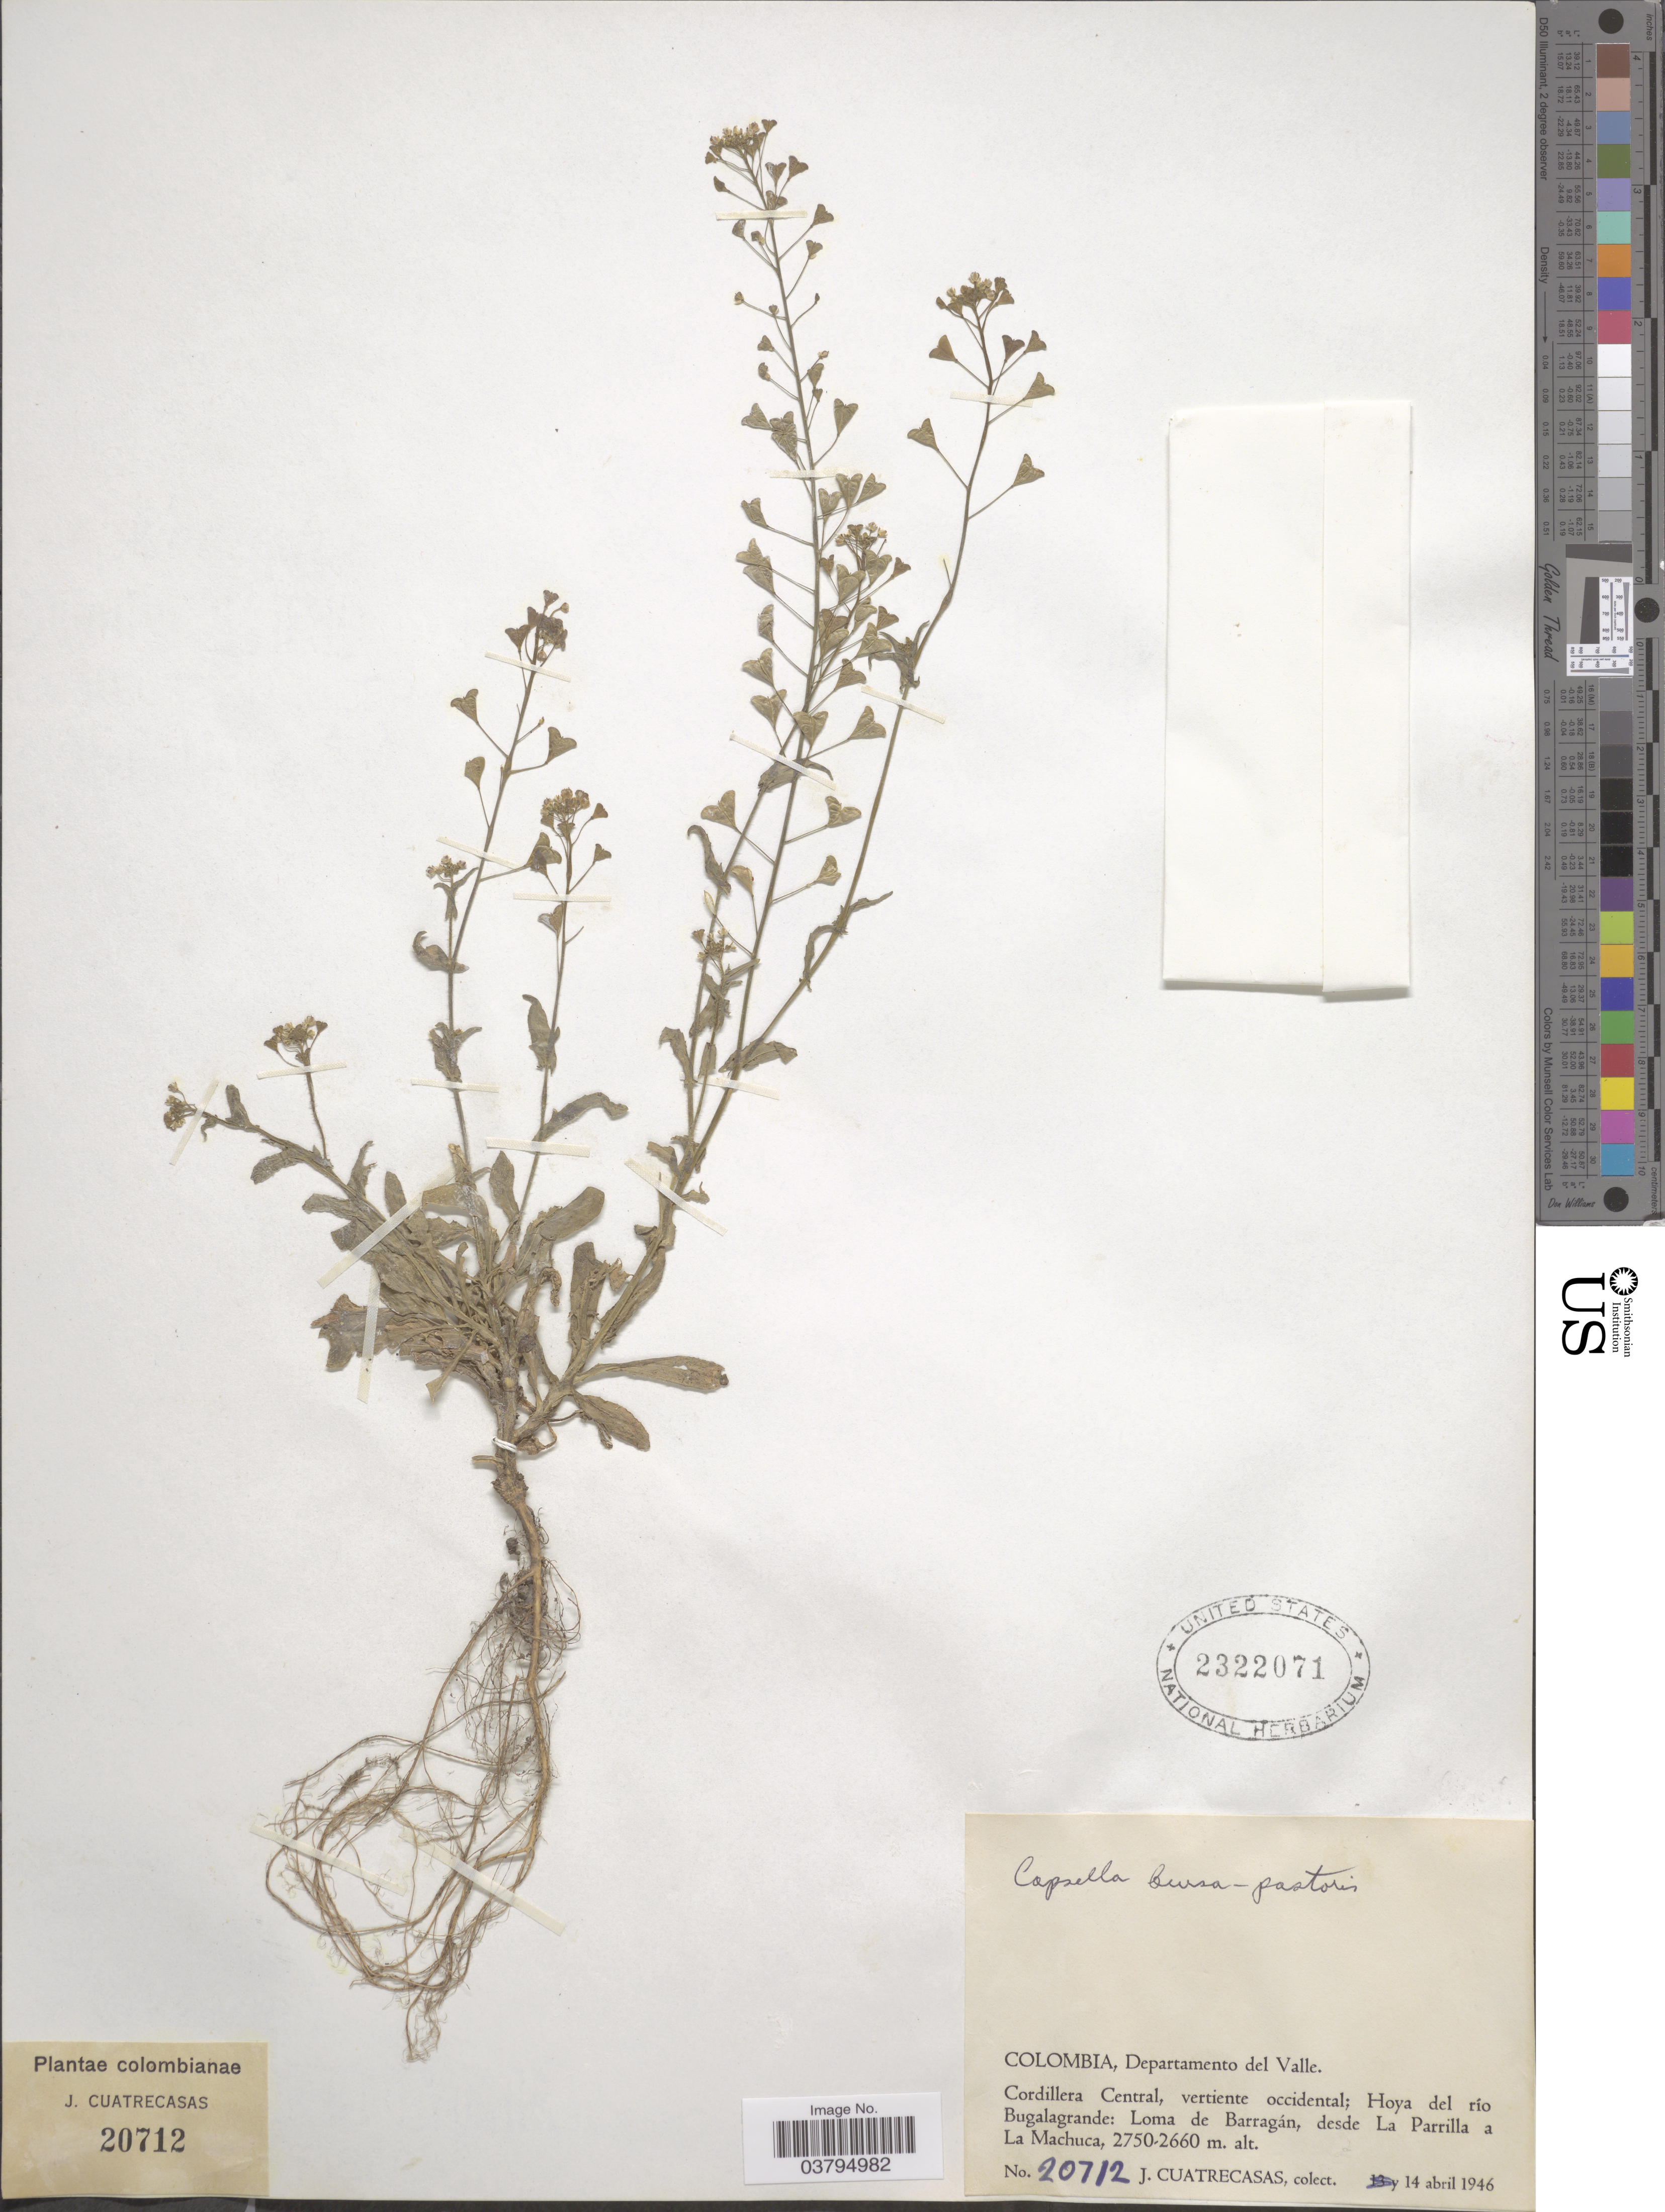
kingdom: Plantae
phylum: Tracheophyta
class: Magnoliopsida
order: Brassicales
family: Brassicaceae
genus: Capsella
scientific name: Capsella bursa-pastoris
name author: (L.) Medik.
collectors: J. Cuatrecasas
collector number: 20712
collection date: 1946-04-14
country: Colombia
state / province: Valle del Cauca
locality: Departamento del Valle. Cordillera Central, vertiente occidental; Hoya del río Bugalagrande: Loma de Barragán, desde La Parrilla a La Machuca.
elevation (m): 2660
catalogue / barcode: US 2322071